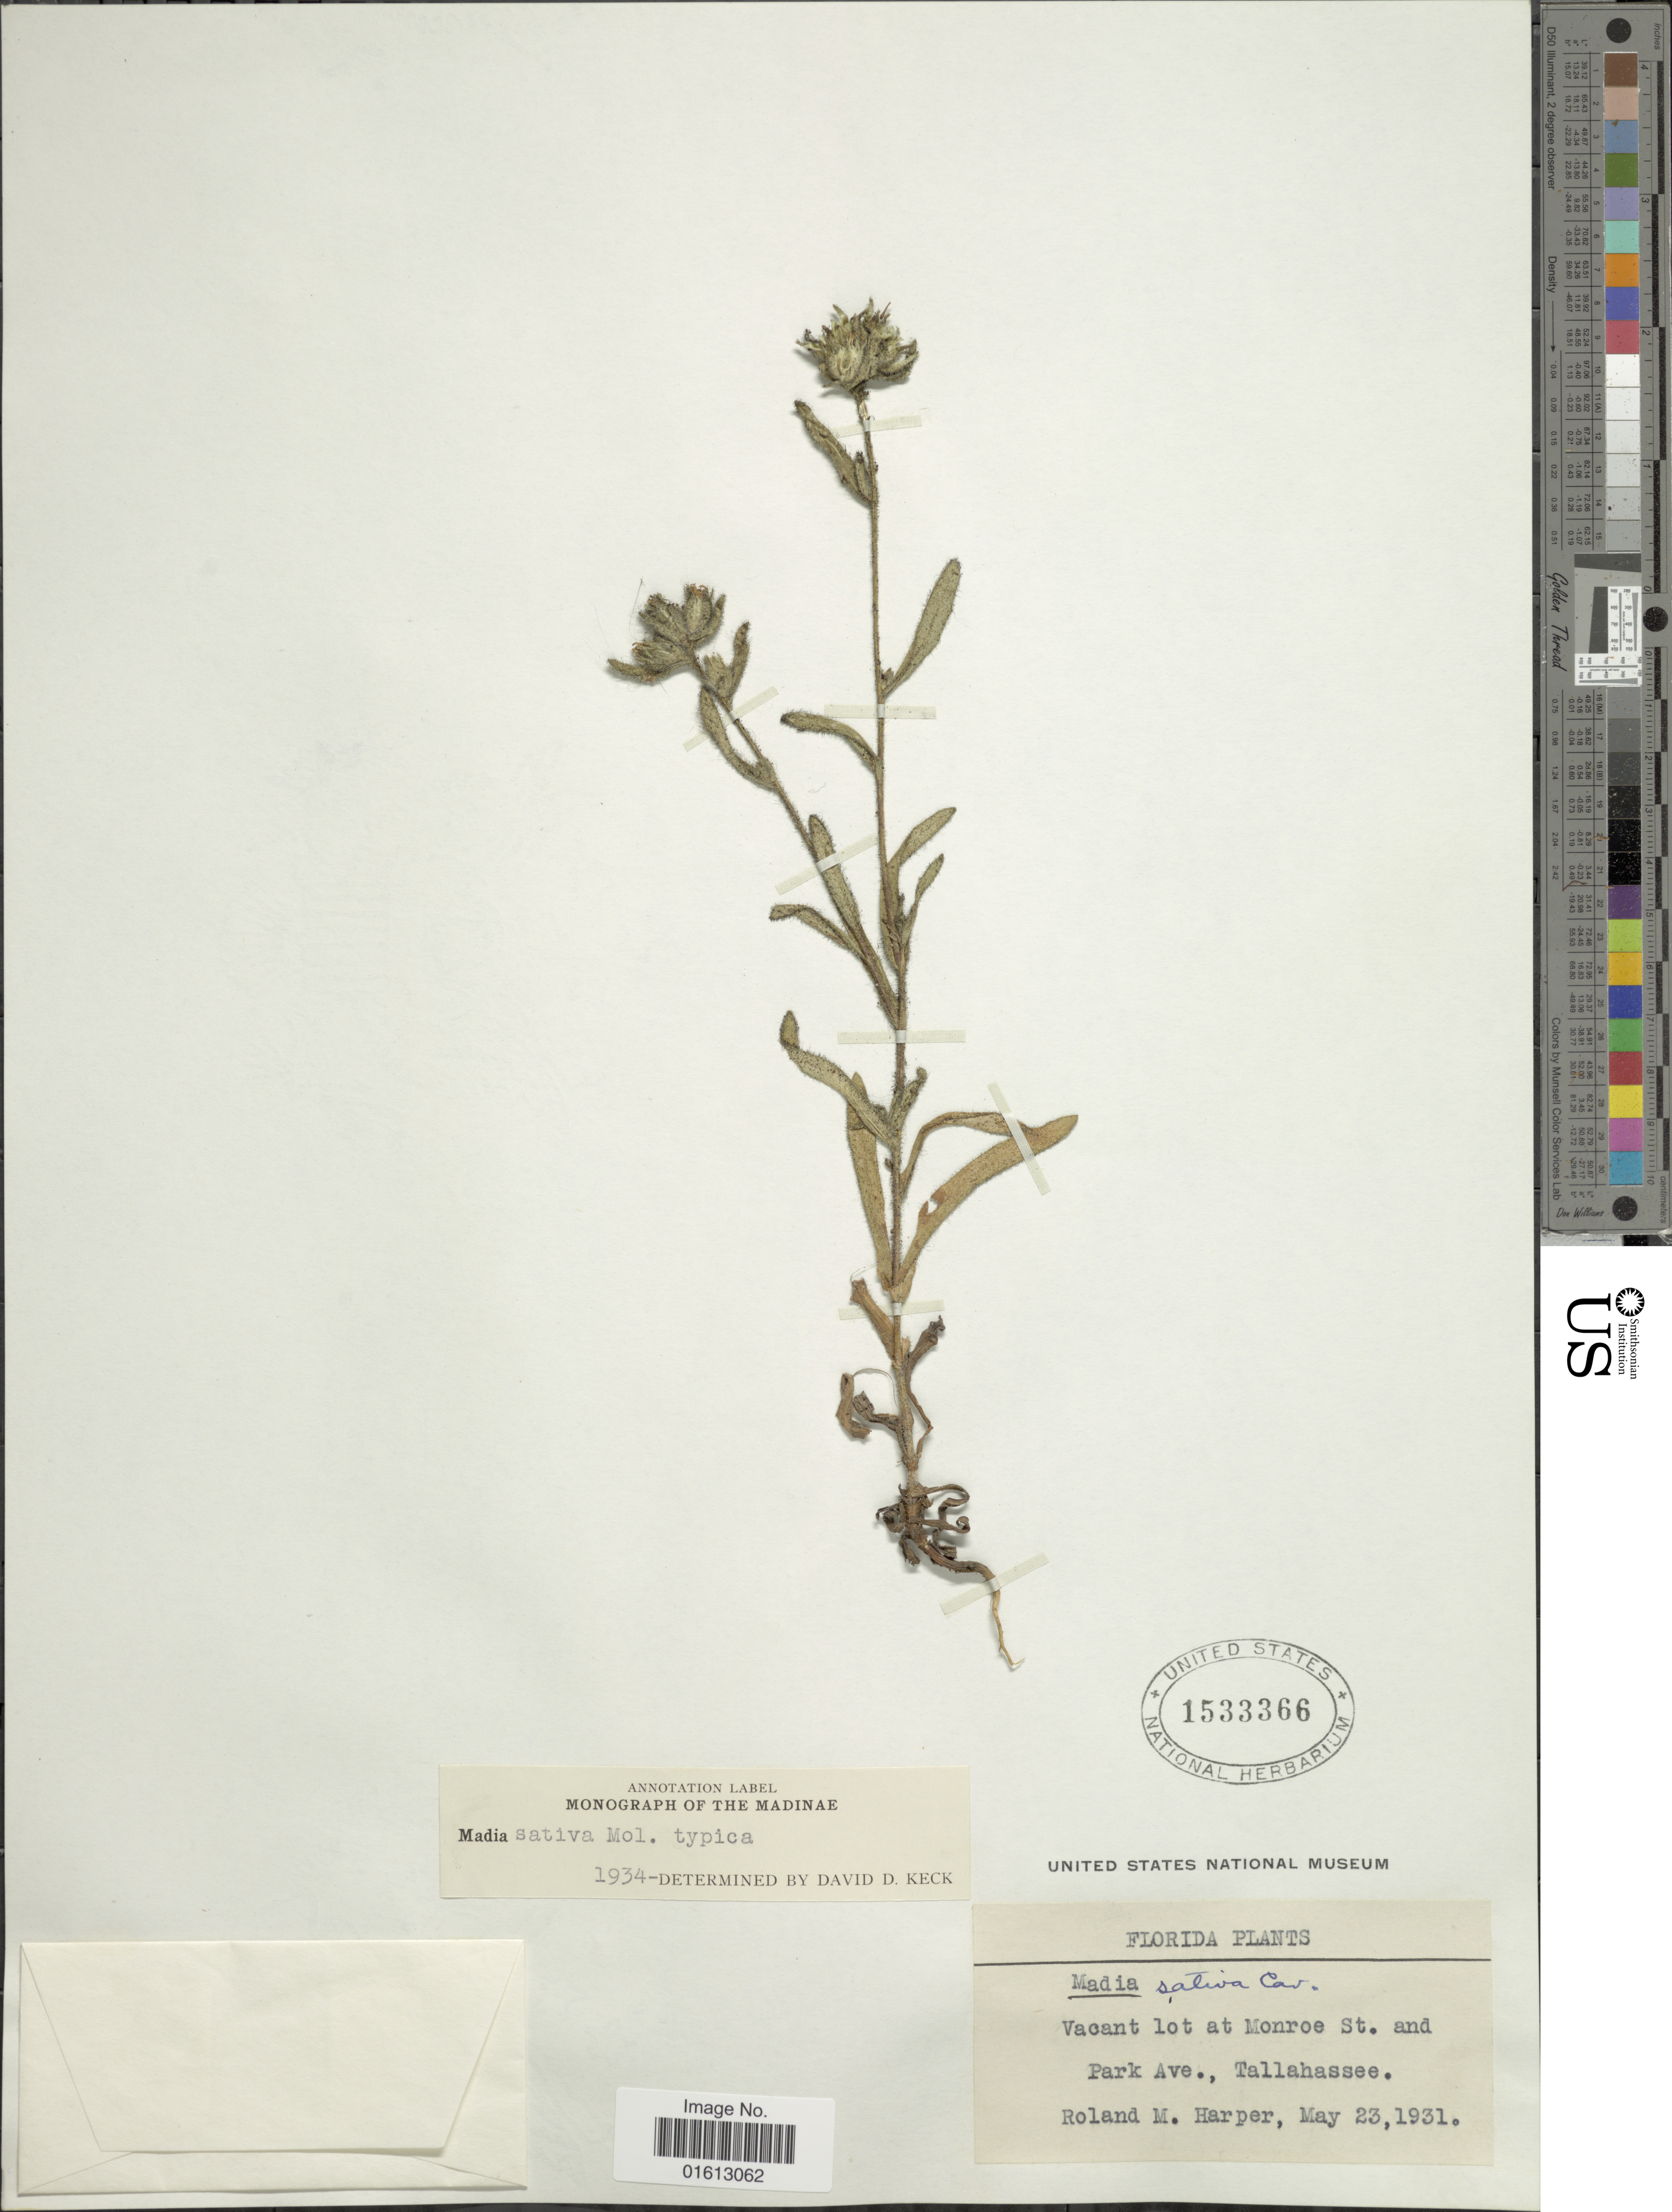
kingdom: Plantae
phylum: Tracheophyta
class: Magnoliopsida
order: Asterales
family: Asteraceae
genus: Madia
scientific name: Madia sativa subsp. sativa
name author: Molina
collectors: R. M. Harper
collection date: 1931-05-23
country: United States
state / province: Florida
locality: Florida, vacant lot at Monroe St. and Park Ave. Tallahassee.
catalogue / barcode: US 1533366